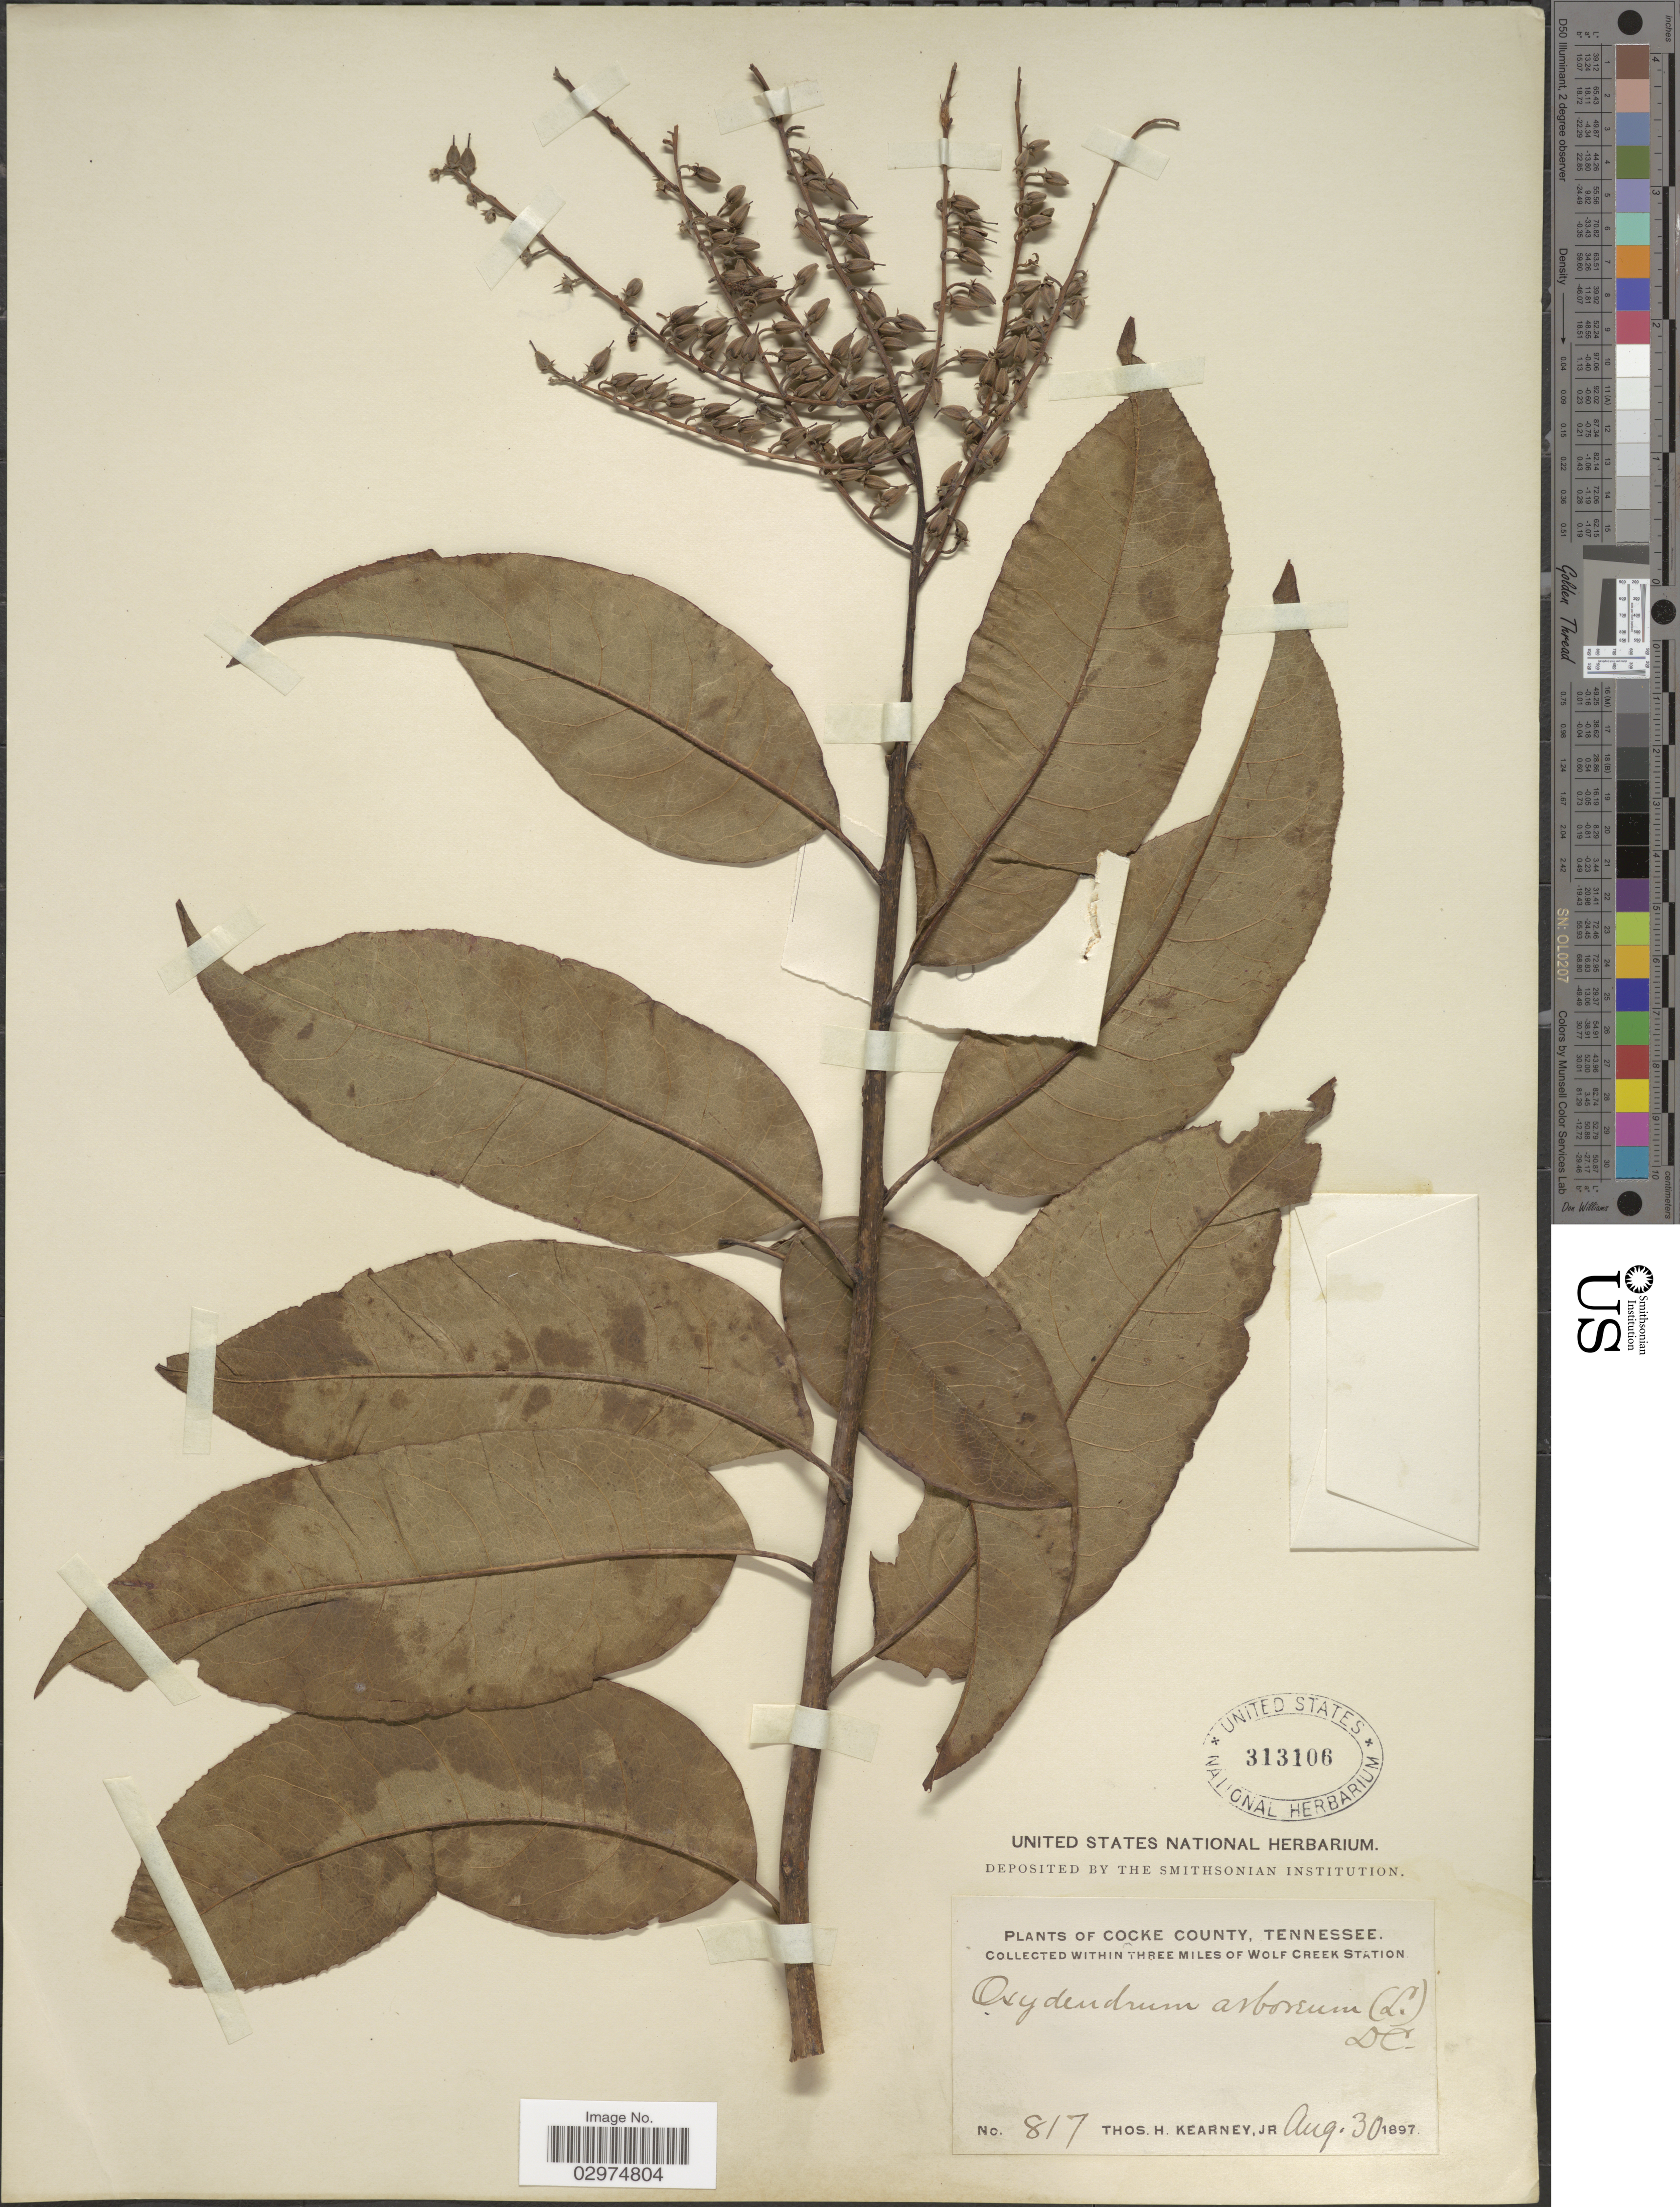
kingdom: Plantae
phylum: Tracheophyta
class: Magnoliopsida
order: Ericales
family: Ericaceae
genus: Oxydendrum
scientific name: Oxydendrum arboreum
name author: (L.) DC.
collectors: T. H. Kearney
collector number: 817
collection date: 1897-08-30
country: United States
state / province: Tennessee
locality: Cocke County, Within Three Miles of Wolf Creek Station.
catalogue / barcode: US 313106